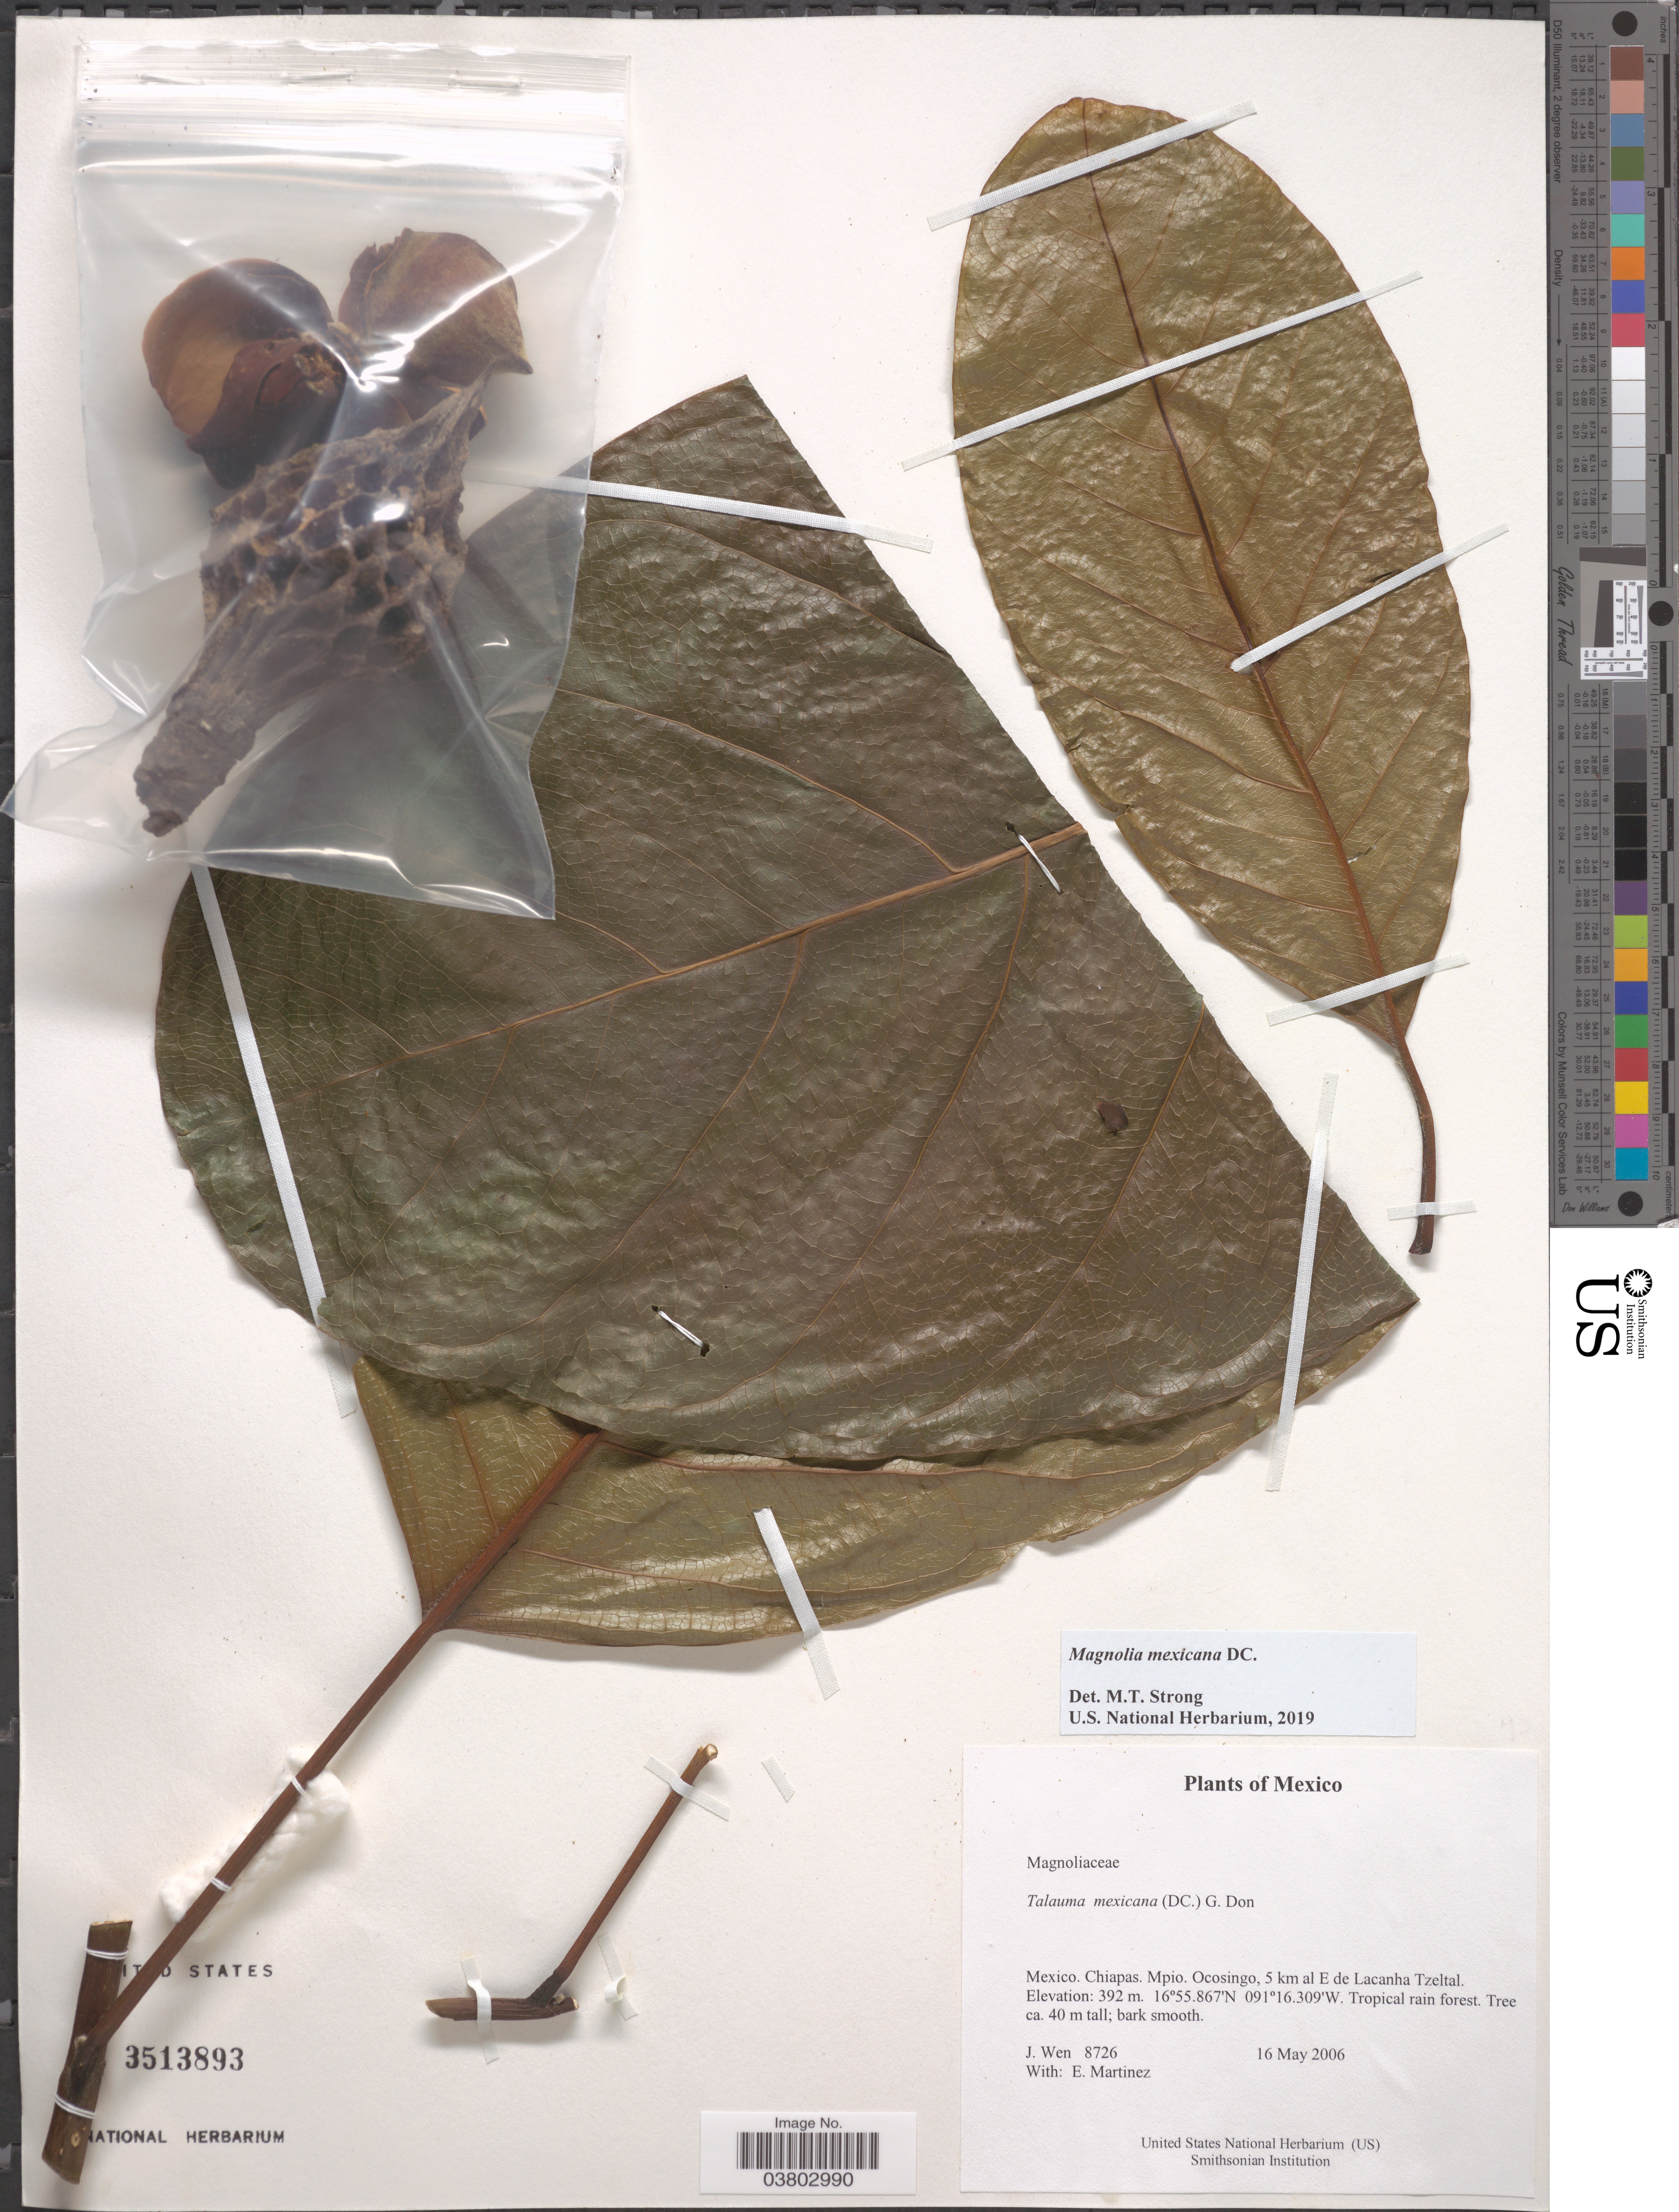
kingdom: Plantae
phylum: Tracheophyta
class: Magnoliopsida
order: Magnoliales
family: Magnoliaceae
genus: Magnolia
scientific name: Magnolia mexicana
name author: DC.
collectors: J. Wen & E. Martínez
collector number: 8726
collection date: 2006-05-16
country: Mexico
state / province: Chiapas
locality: Mpio. Ocosingo, 5 km al E de Lacanha Tzeltal.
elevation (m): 392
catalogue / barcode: US 3513893